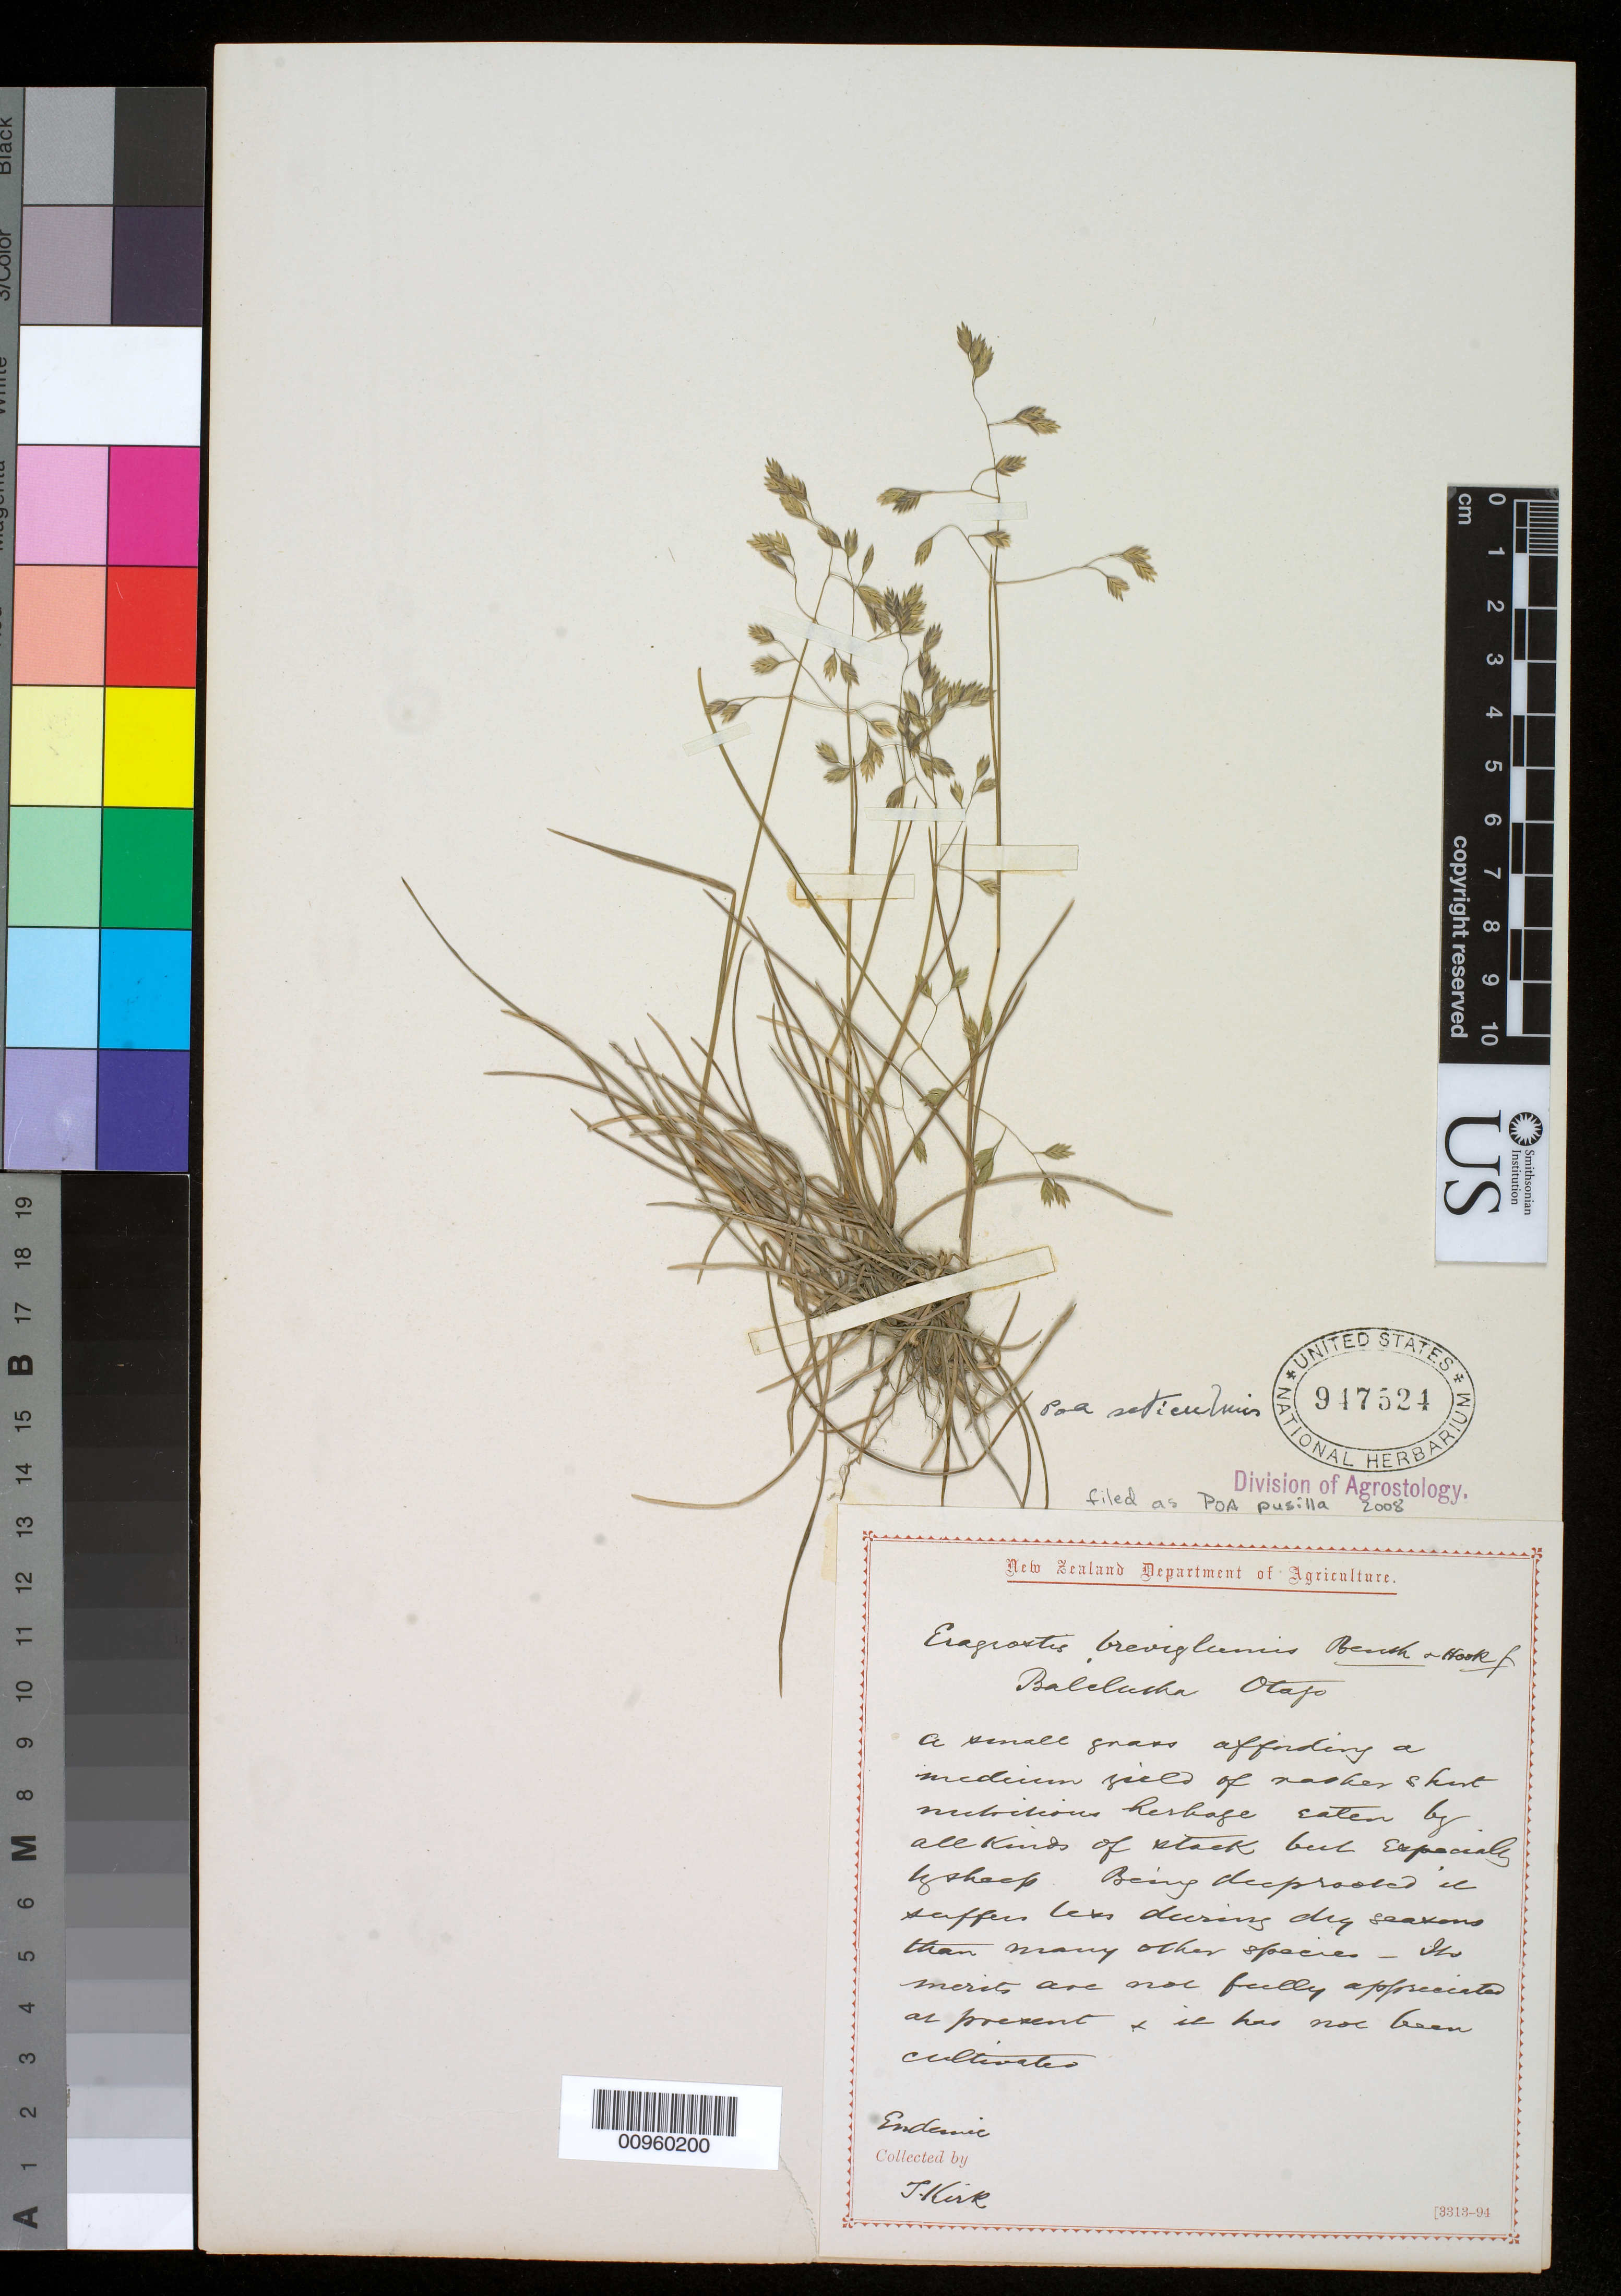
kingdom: Plantae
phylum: Tracheophyta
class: Liliopsida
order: Poales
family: Poaceae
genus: Poa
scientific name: Poa pusilla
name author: Berggr.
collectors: T. Kirk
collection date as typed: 1828 to 1898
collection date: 1828/1898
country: New Zealand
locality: Otago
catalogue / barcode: US 947524